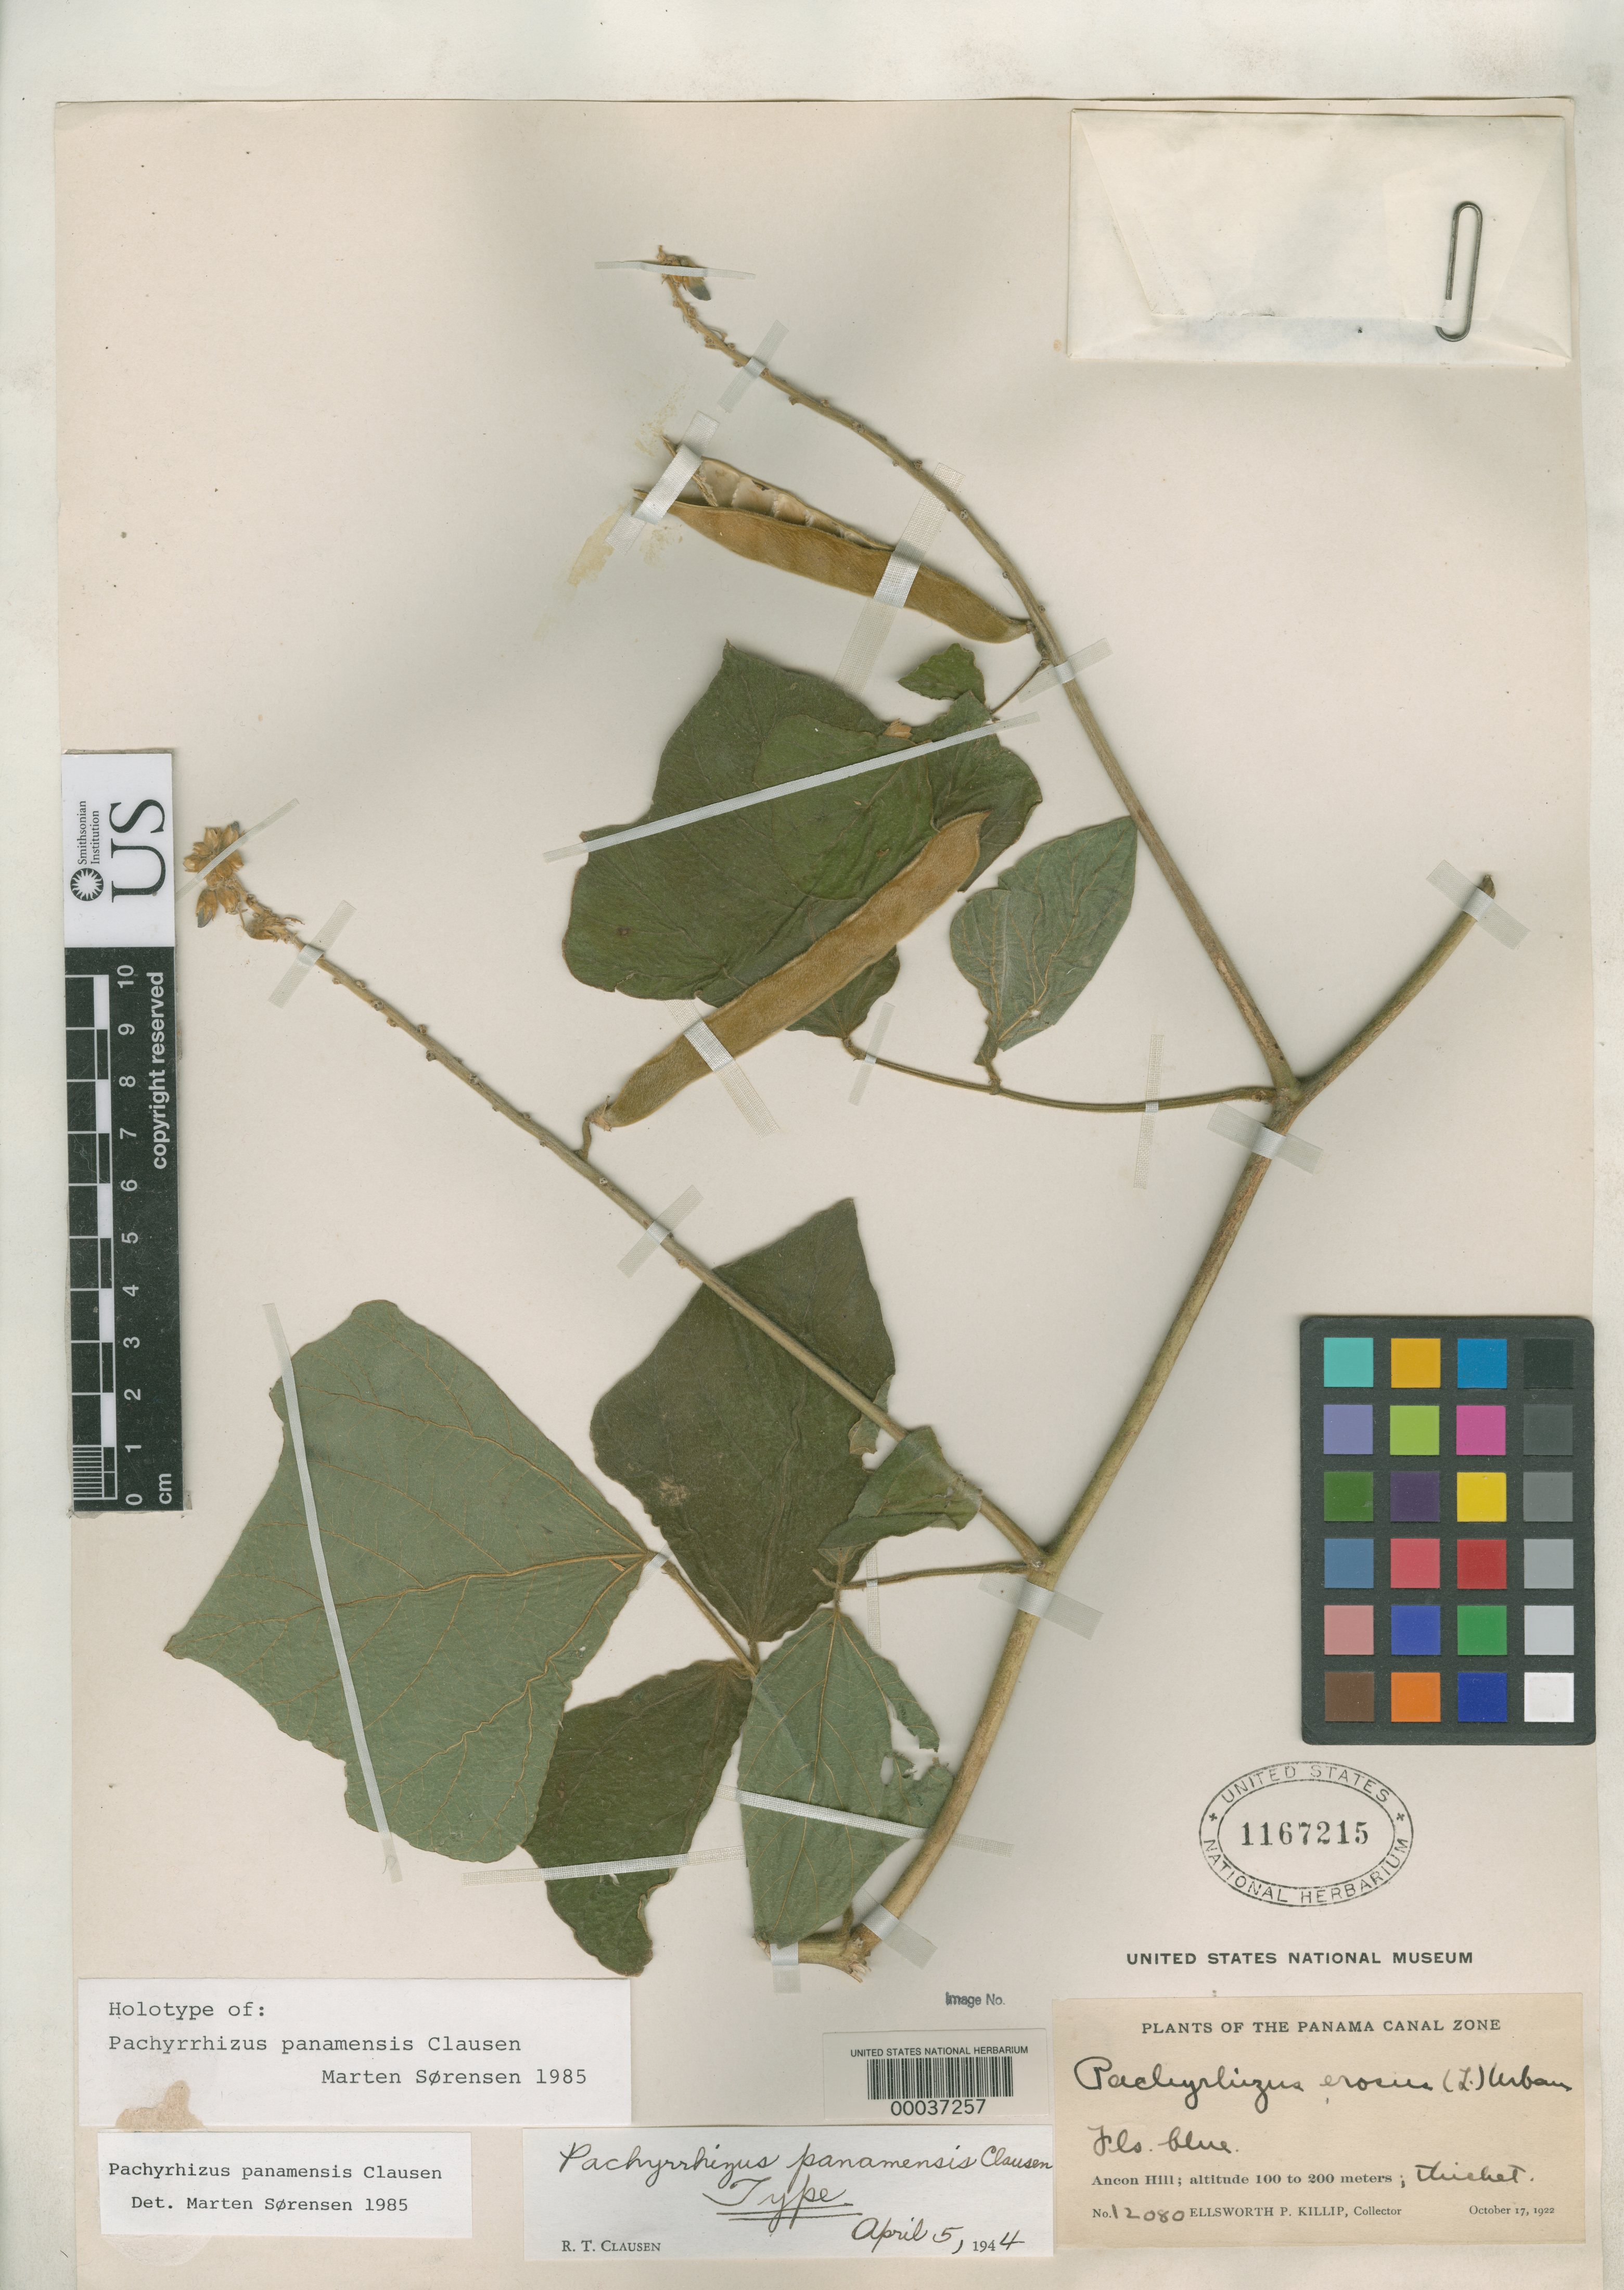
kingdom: Plantae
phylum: Tracheophyta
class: Magnoliopsida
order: Fabales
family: Fabaceae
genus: Pachyrhizus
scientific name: Pachyrhizus panamensis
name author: R.T. Clausen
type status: Holotype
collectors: E. P. Killip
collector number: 12080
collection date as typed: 17 Oct 1922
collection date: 1922-10-17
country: Panama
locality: Ancon Hill.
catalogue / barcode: US 1167215